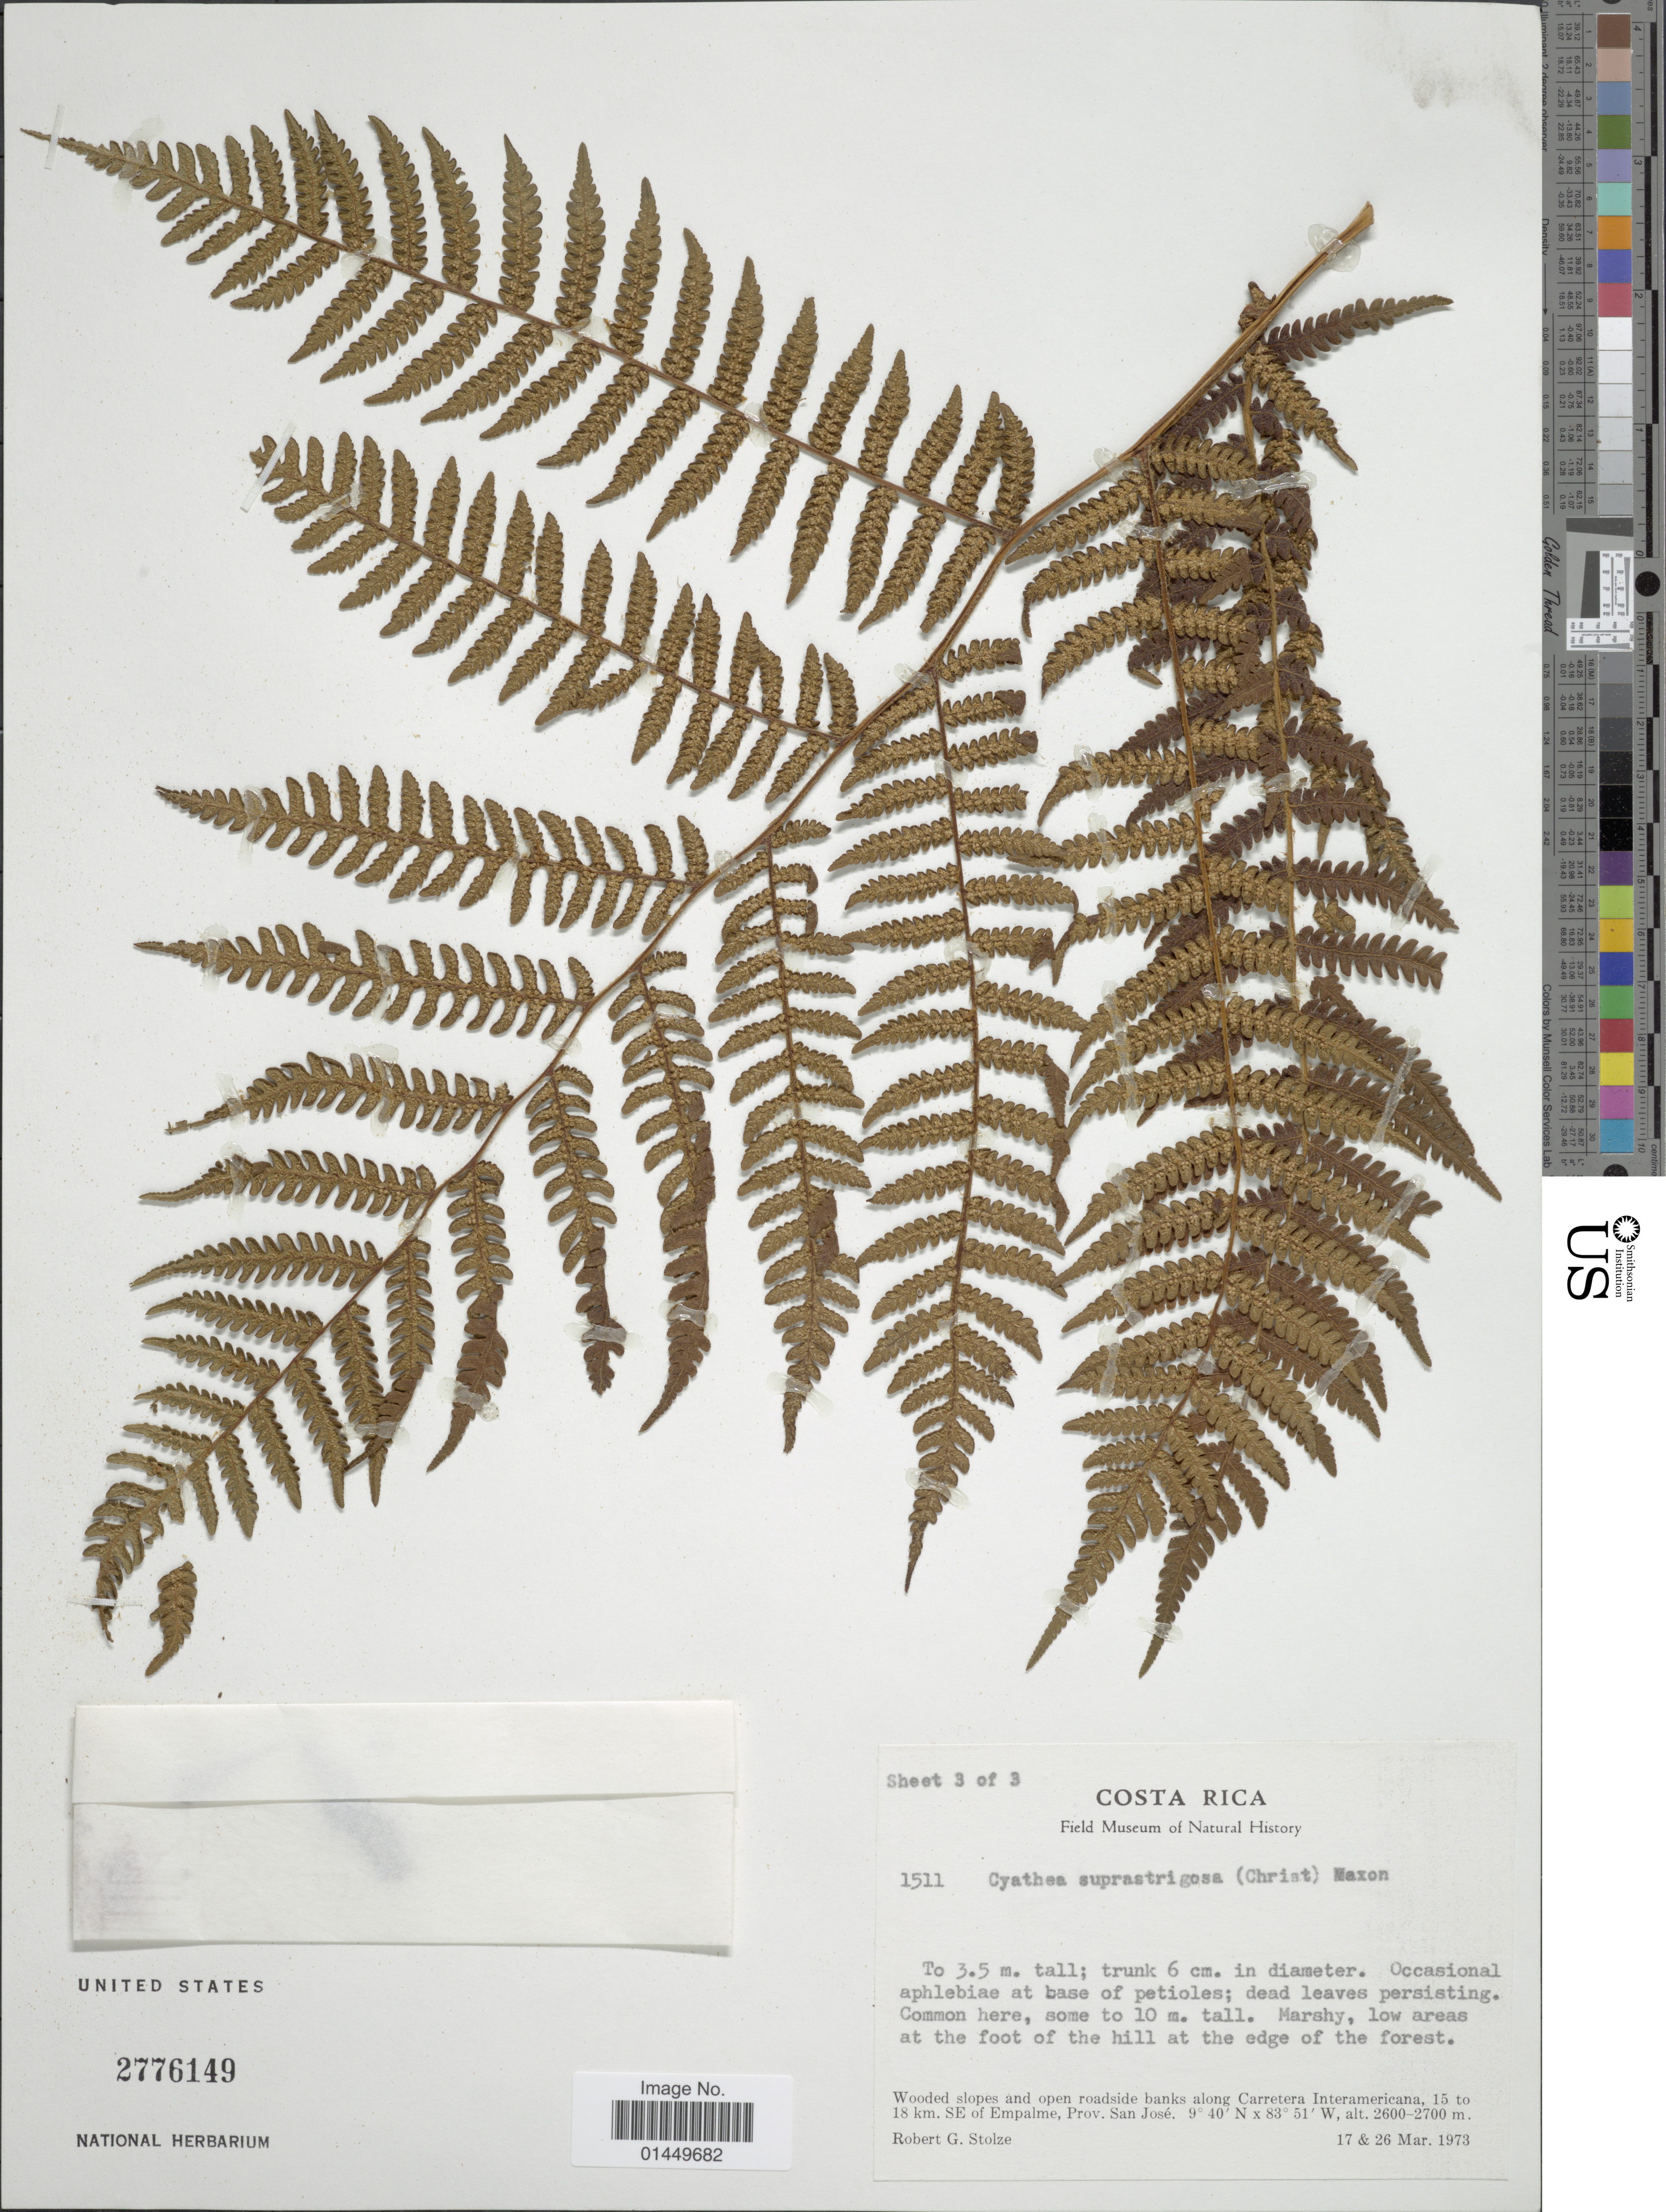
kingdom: Plantae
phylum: Tracheophyta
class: Polypodiopsida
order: Cyatheales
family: Cyatheaceae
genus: Cyathea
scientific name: Cyathea suprastrigosa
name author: (Christ) Maxon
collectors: R. G. Stolze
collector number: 1511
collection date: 1973-03-17/1973-03-26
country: Costa Rica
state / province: San José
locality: Wooded slope and open banks along Carretera Interamericana, 15 to 18 km. SE of Emplame, Prov. San Jose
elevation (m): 2600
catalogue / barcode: US 2776149